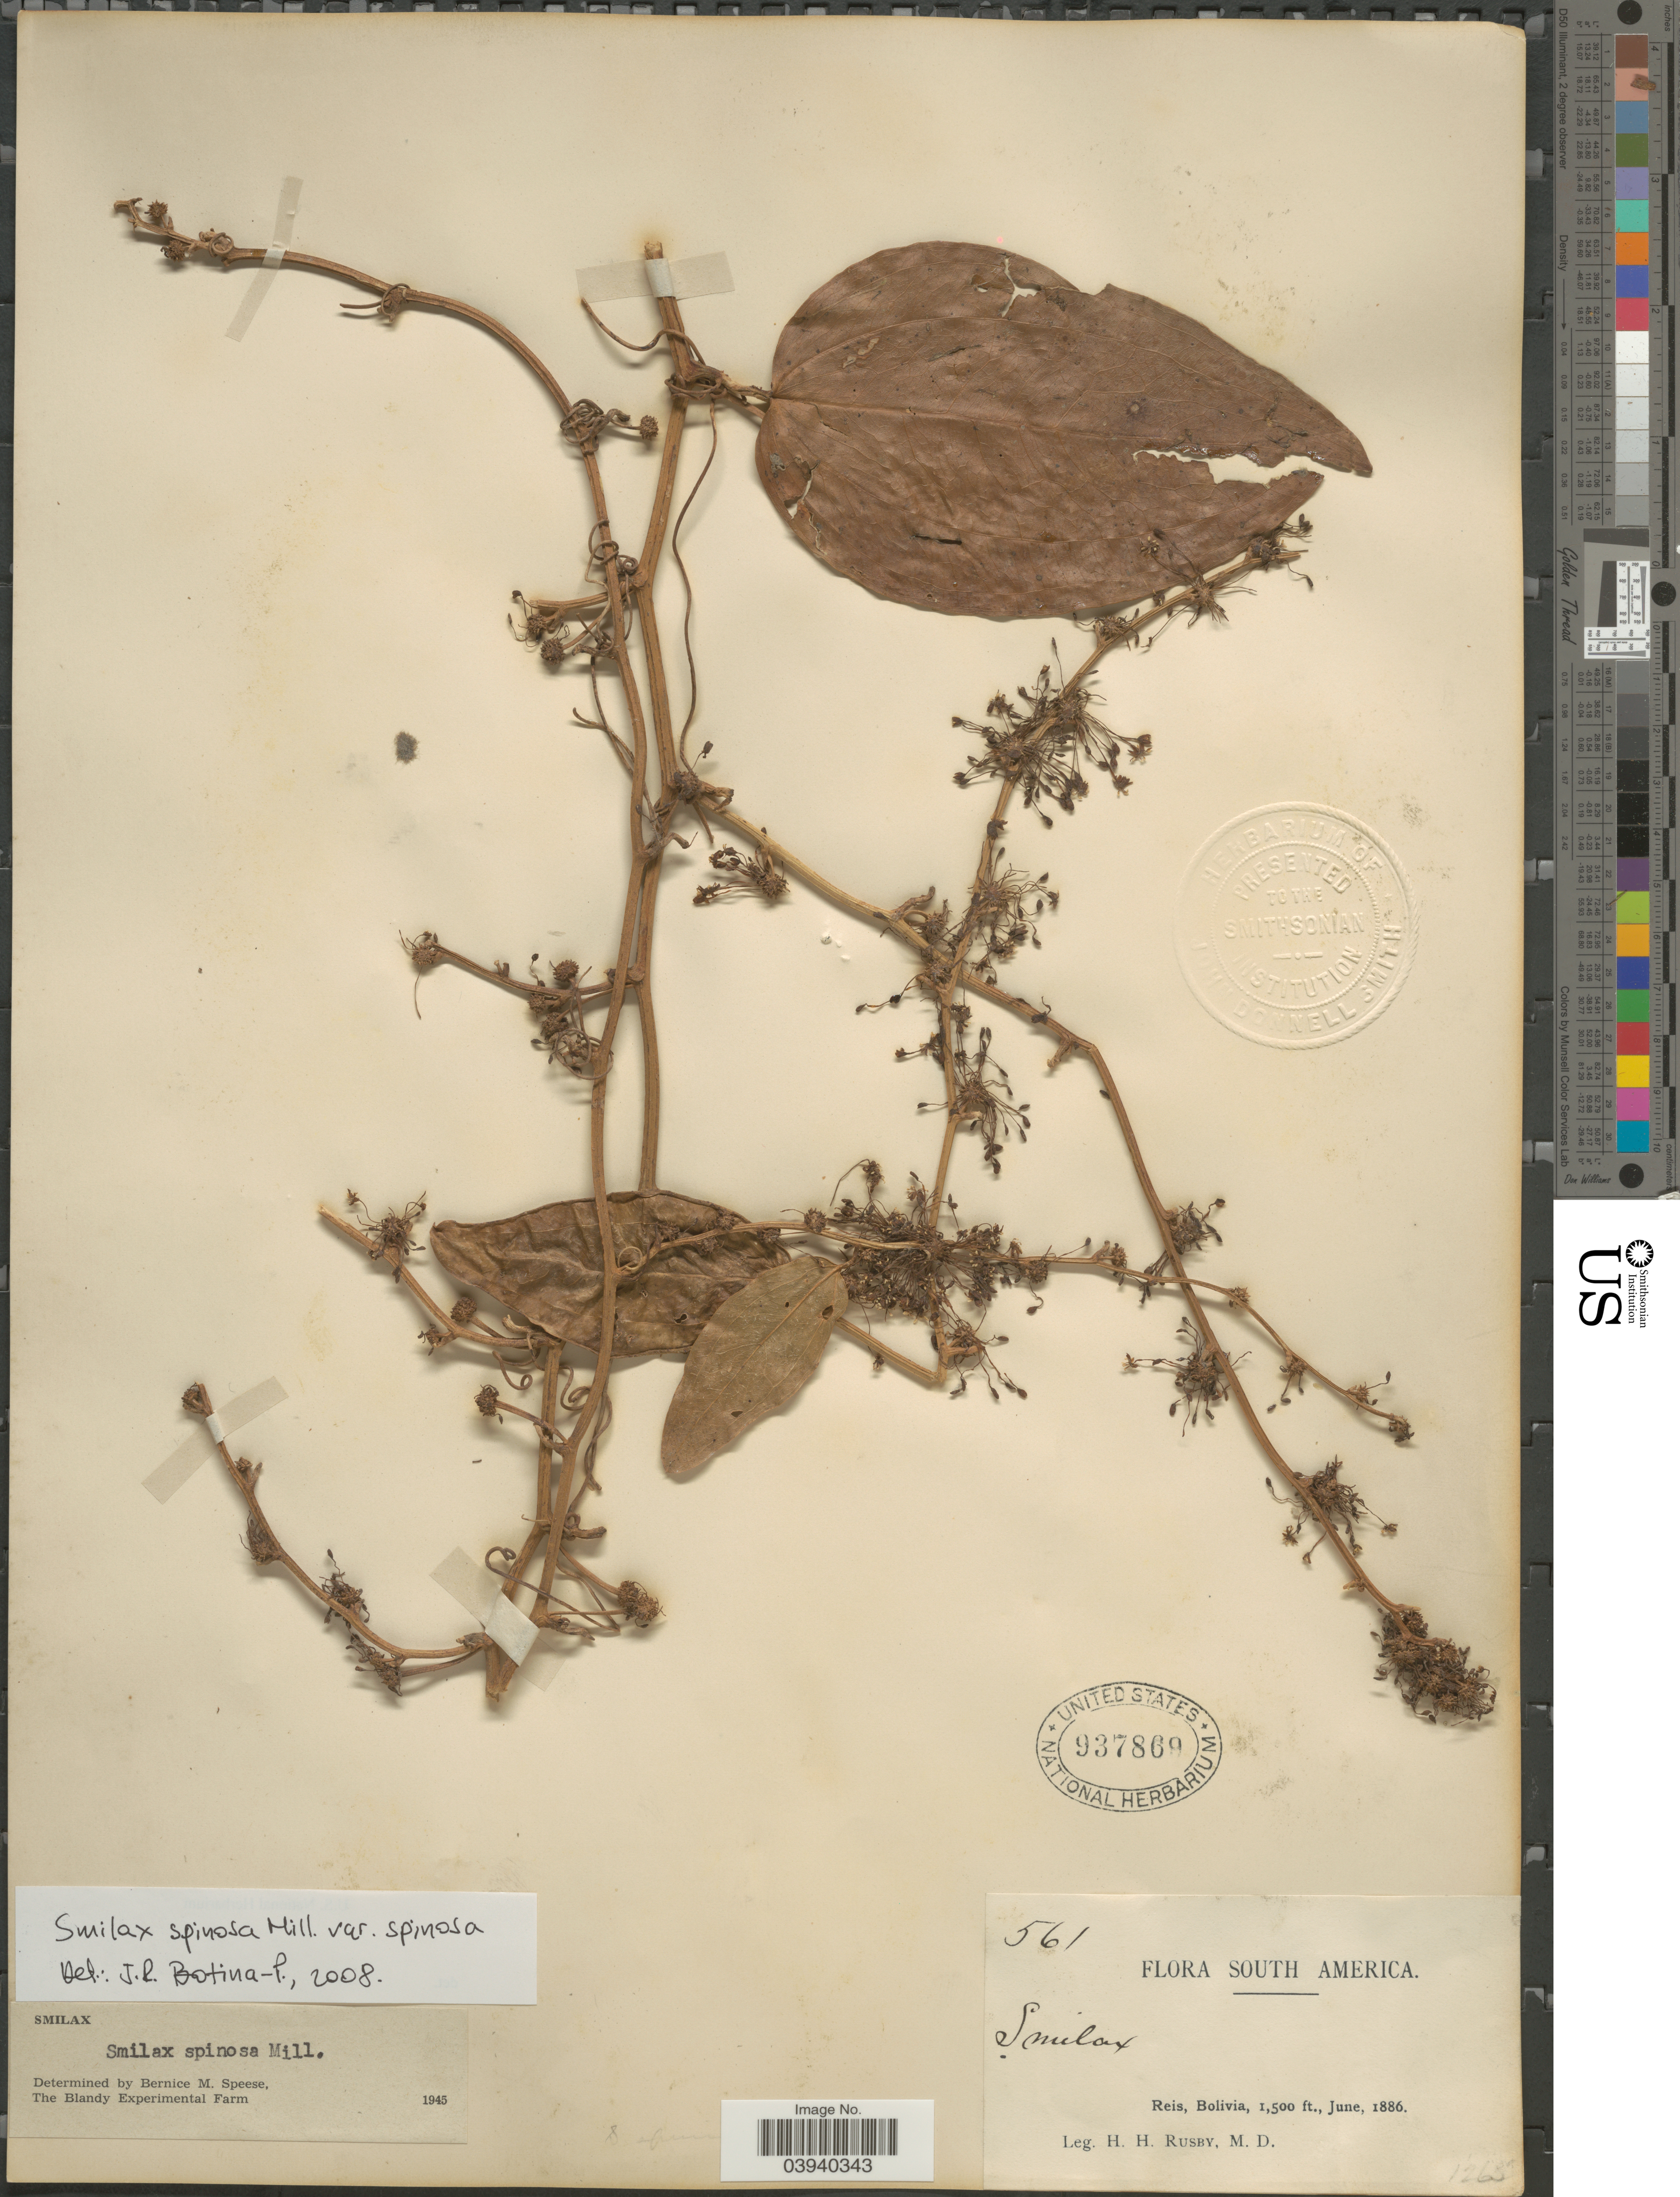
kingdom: Plantae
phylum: Tracheophyta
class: Liliopsida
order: Liliales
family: Smilacaceae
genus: Smilax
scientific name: Smilax spinosa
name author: Mill.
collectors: H. H. Rusby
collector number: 561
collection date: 1886-06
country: Bolivia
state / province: Pando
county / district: Nicolas Suarez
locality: Reis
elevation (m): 457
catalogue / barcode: US 937869